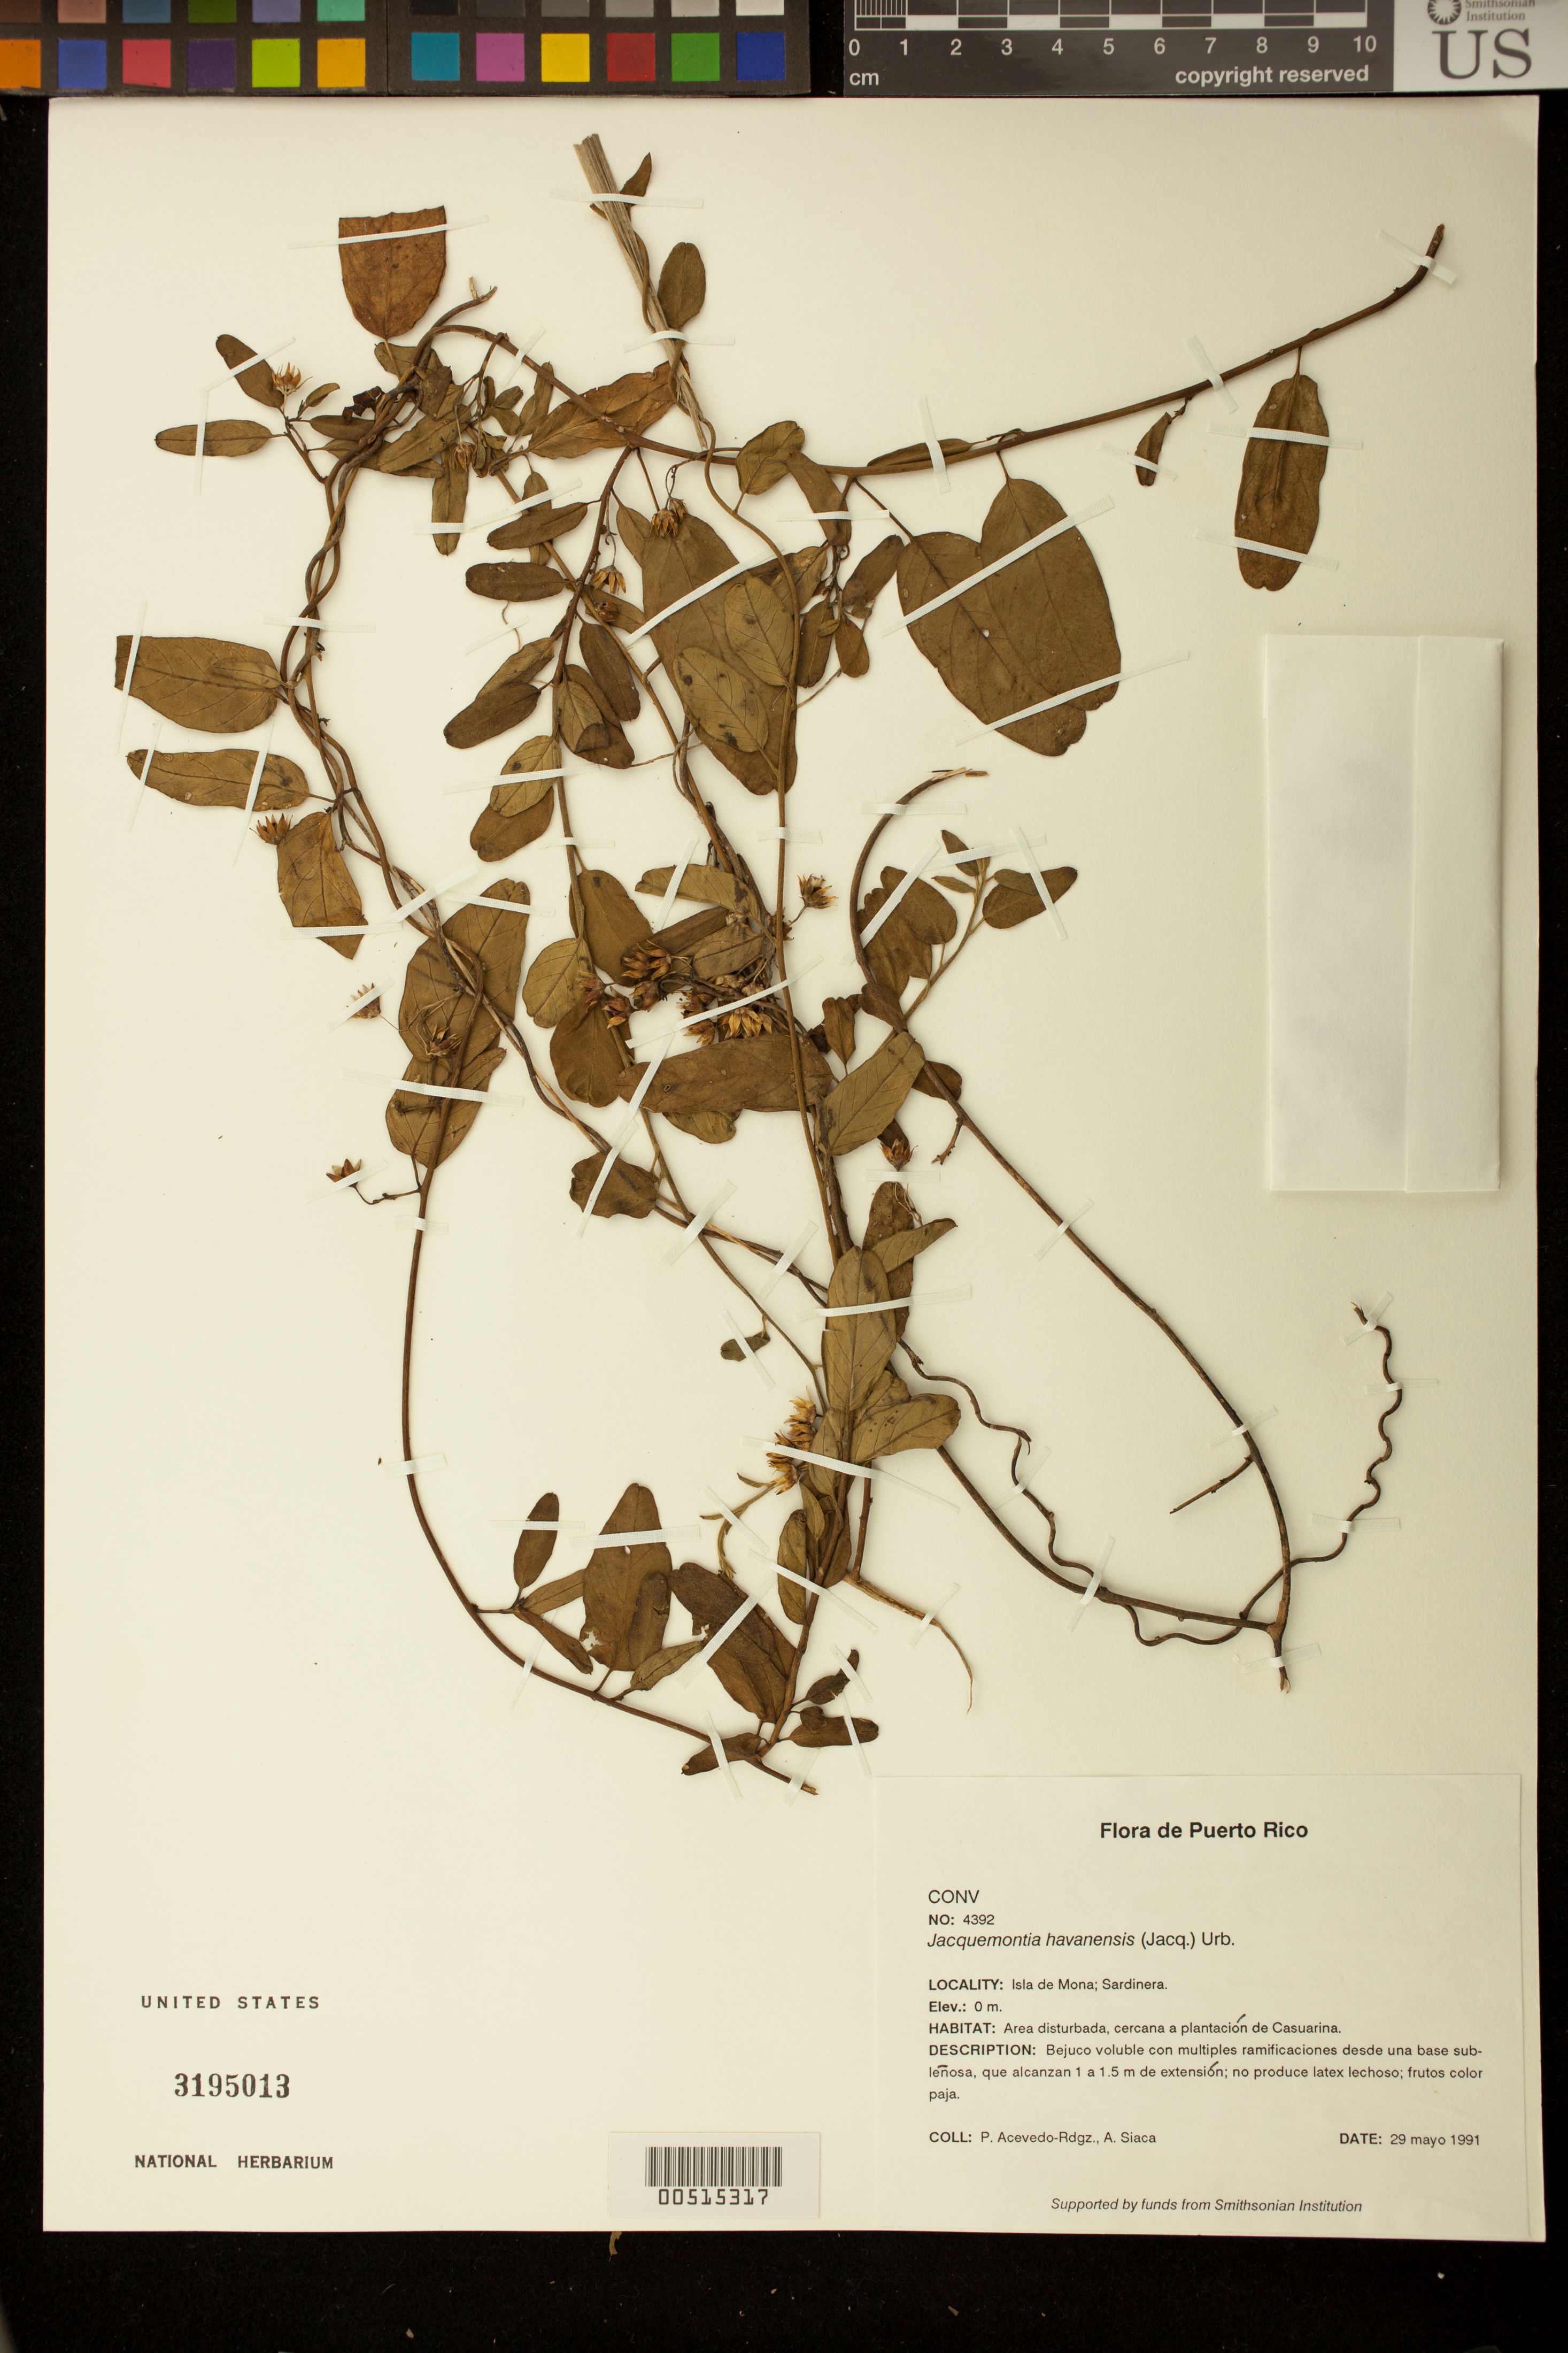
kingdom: Plantae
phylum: Tracheophyta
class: Magnoliopsida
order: Solanales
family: Convolvulaceae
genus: Jacquemontia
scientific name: Jacquemontia havanensis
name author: (Jacq.) Urb.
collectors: P. Acevedo-Rodr. & A. Siaca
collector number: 4392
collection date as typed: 29 May 1991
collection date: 1991-05-29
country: Puerto Rico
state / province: Mayaguëz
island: Mona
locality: Mona Island: Sardinera. Area disturbida, cercana a plantacion de Casuarina.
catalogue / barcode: US 3195013